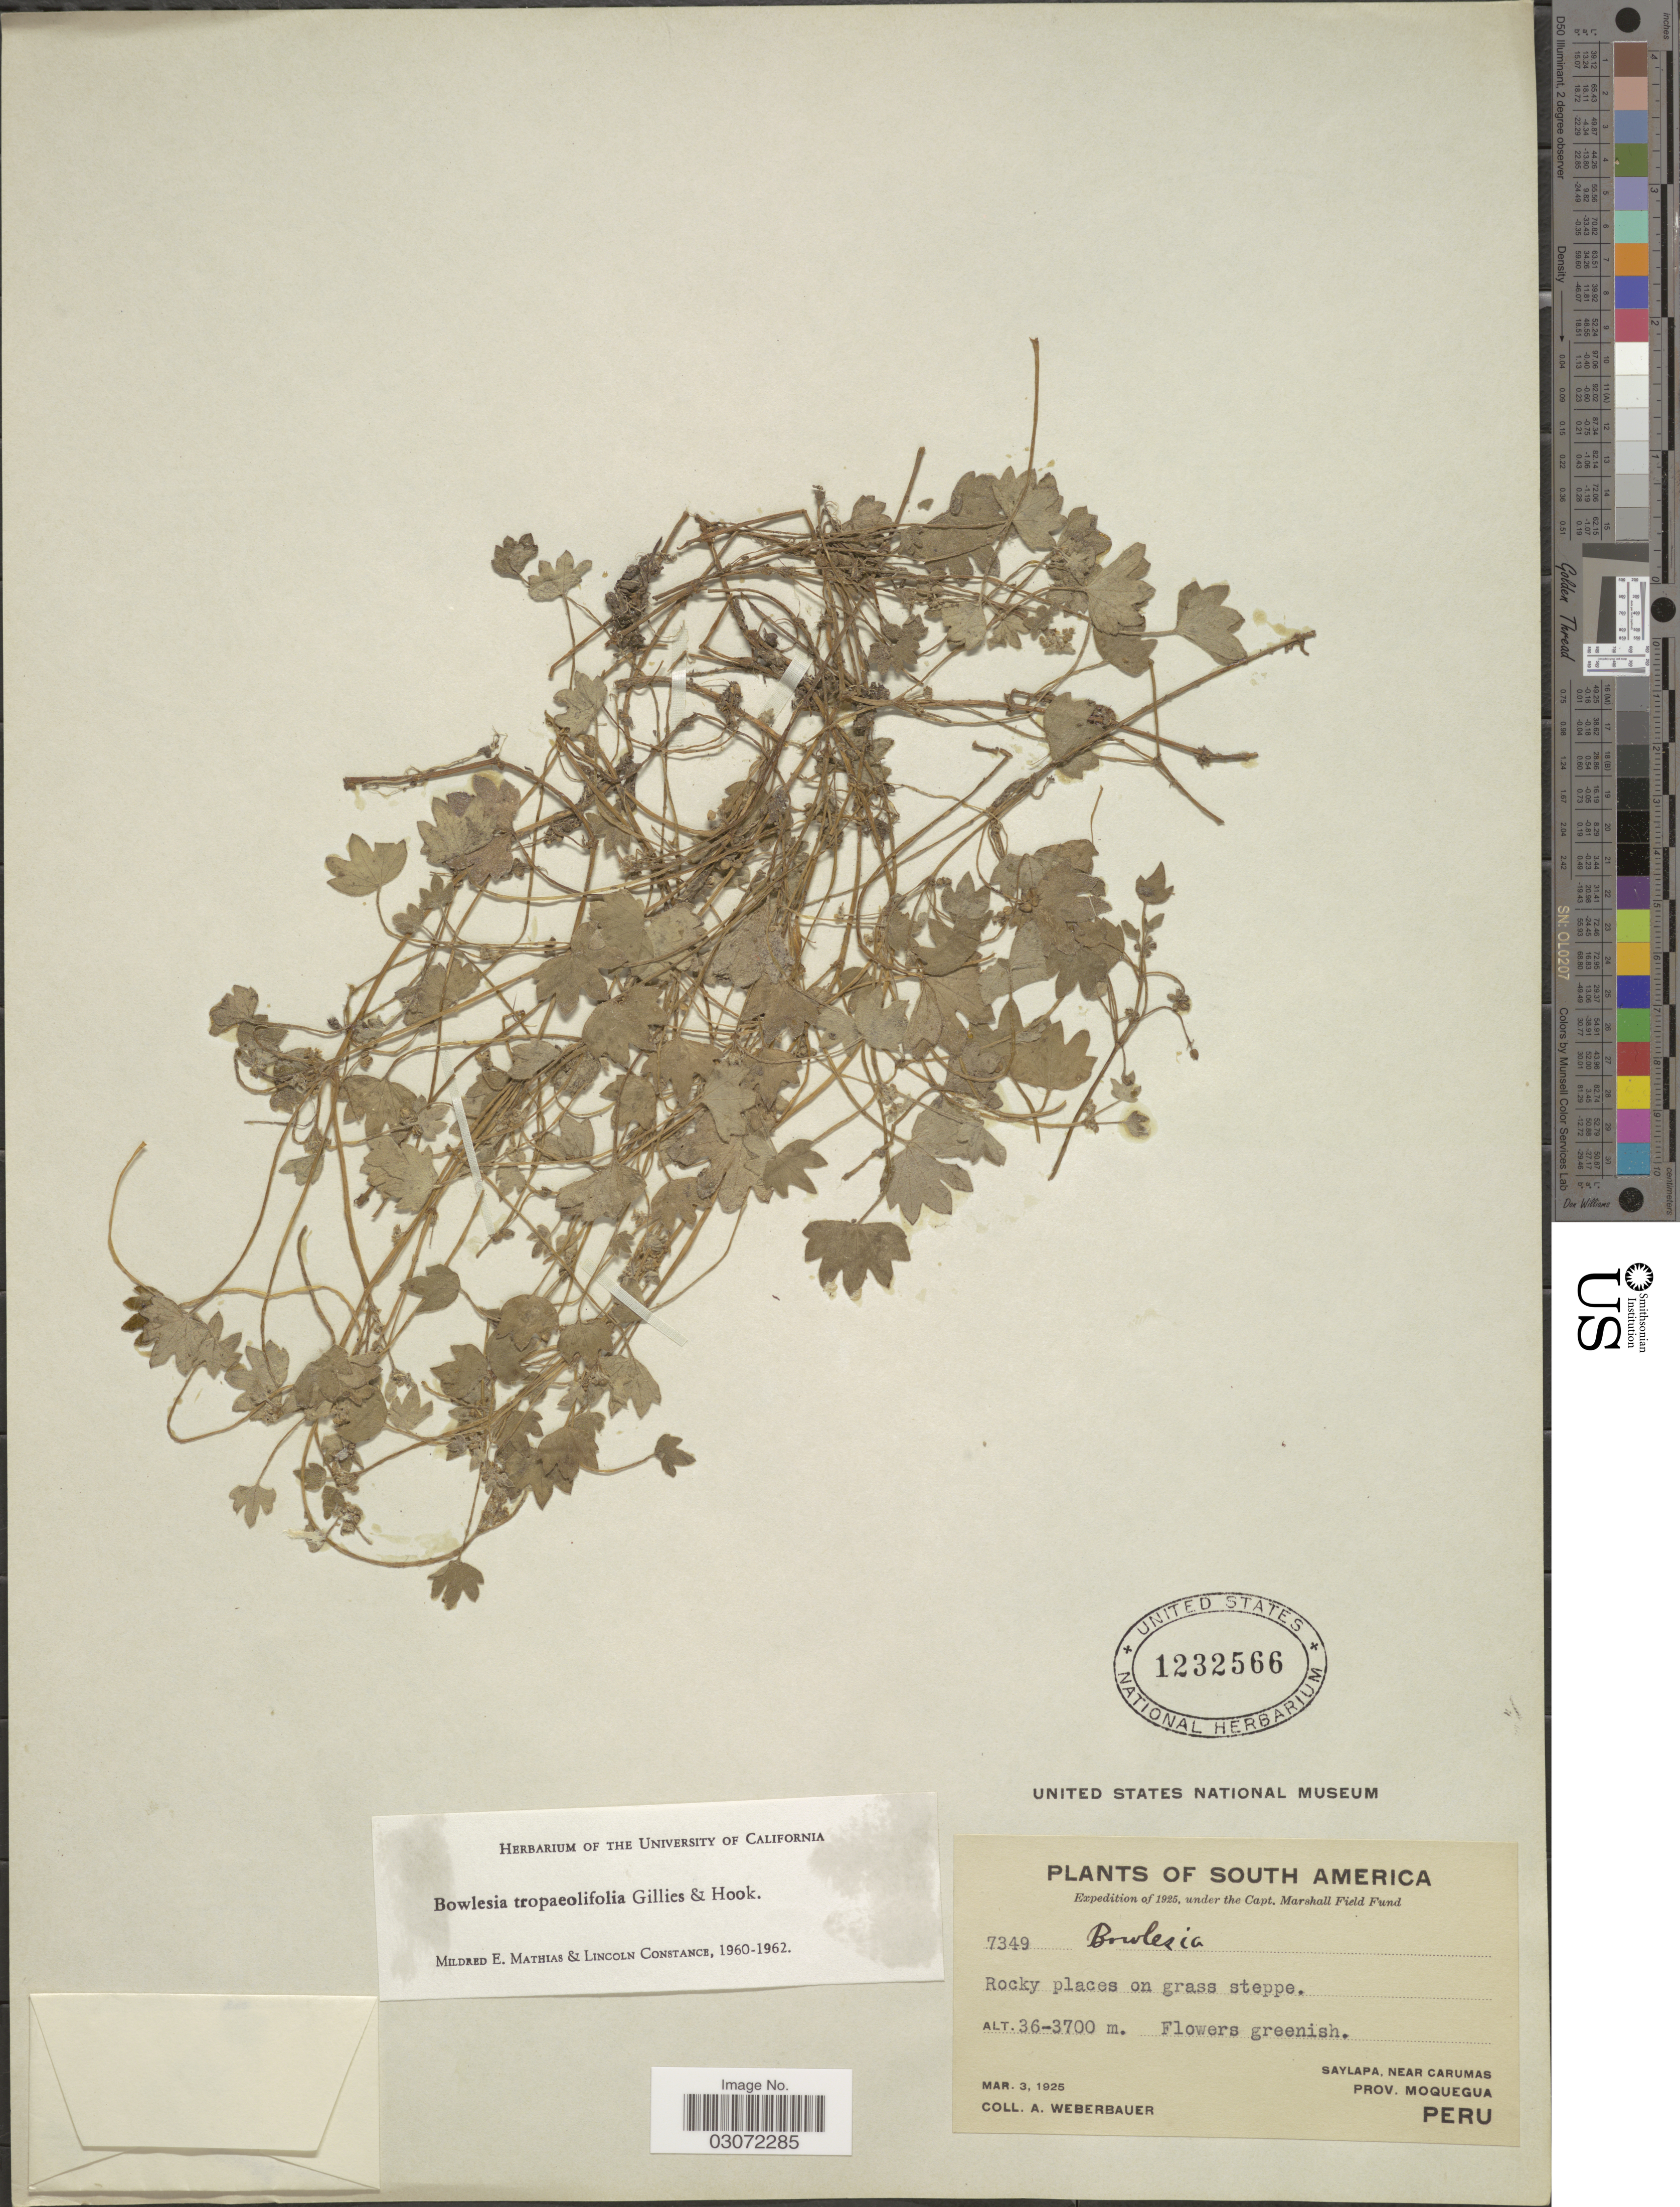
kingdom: Plantae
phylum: Tracheophyta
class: Magnoliopsida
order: Apiales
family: Apiaceae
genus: Bowlesia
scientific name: Bowlesia tropaeolifolia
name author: J.M. Gillet & Hook.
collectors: A. Weberbauer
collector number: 7349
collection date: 1925-03-03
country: Peru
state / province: Moquegua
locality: Saylapa, near Carumas Prov. Moquegua.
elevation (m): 3600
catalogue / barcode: US 1232566